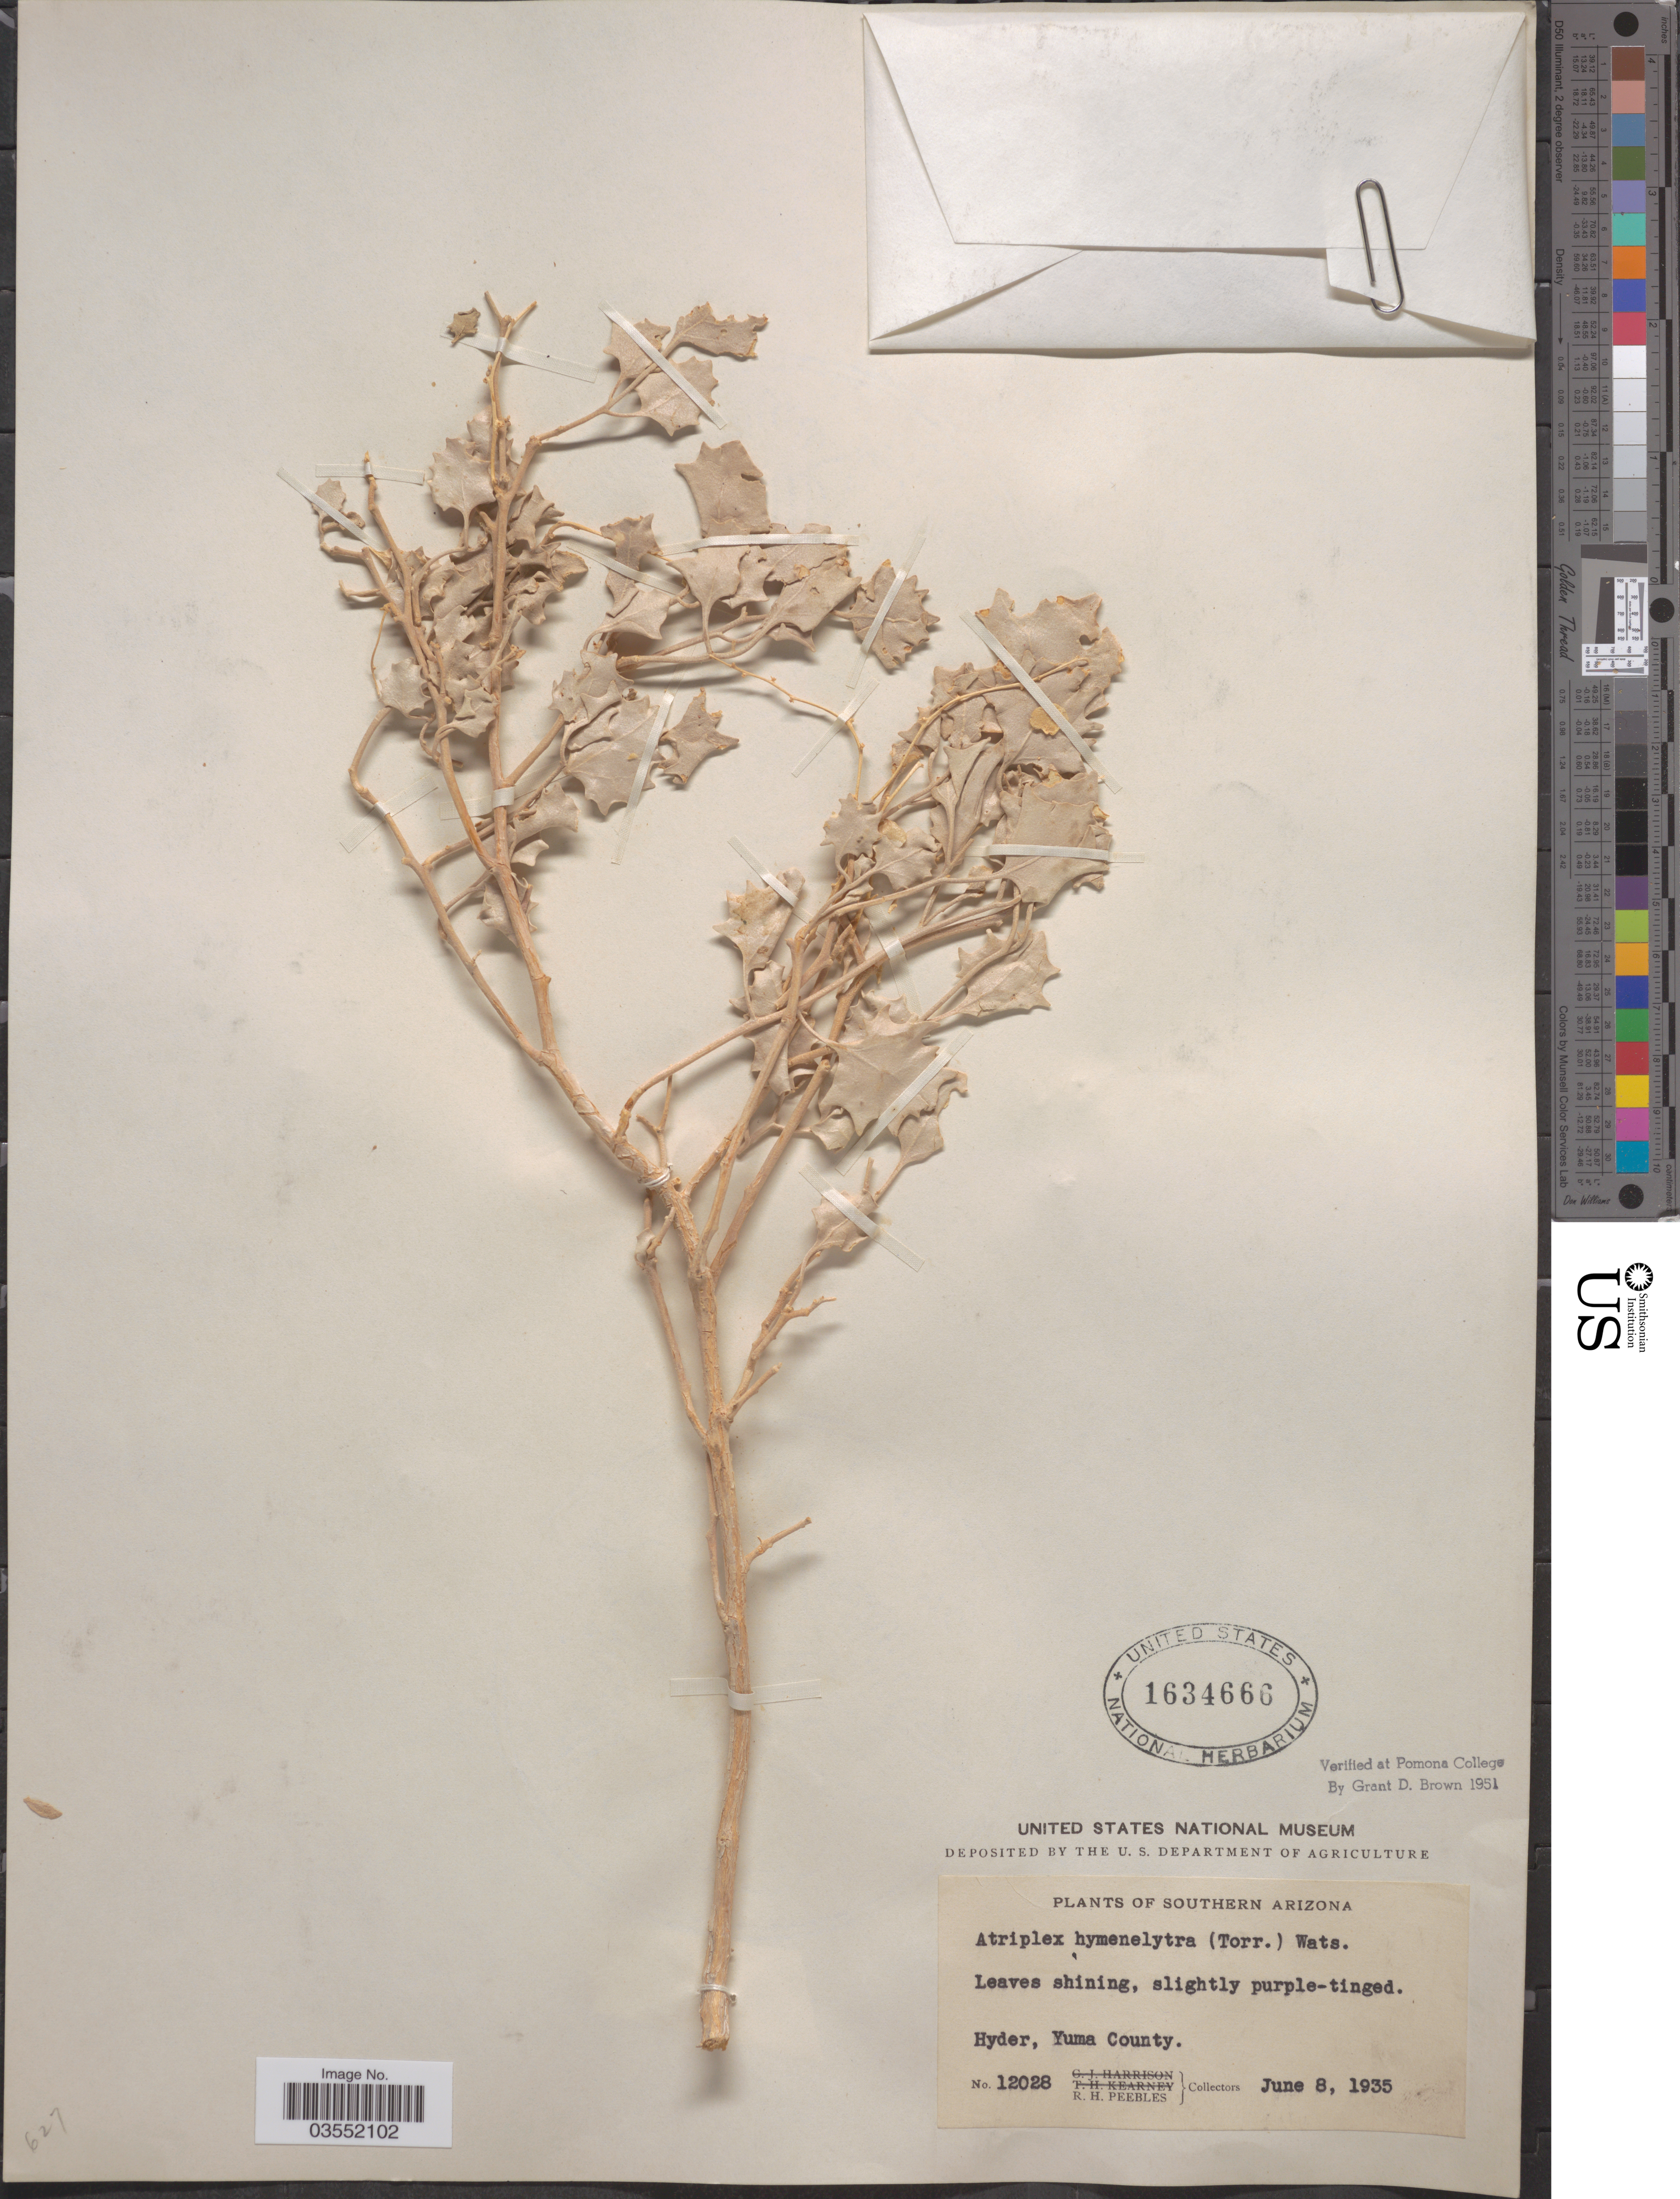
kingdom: Plantae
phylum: Tracheophyta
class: Magnoliopsida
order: Caryophyllales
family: Amaranthaceae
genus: Atriplex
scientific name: Atriplex hymenelytra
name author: (Torr.) S. Watson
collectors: R. H. Peebles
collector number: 12028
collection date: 1935-06-08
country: United States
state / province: Arizona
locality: Southern Arizona. Hyder, Yuma County.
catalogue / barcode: US 1634666